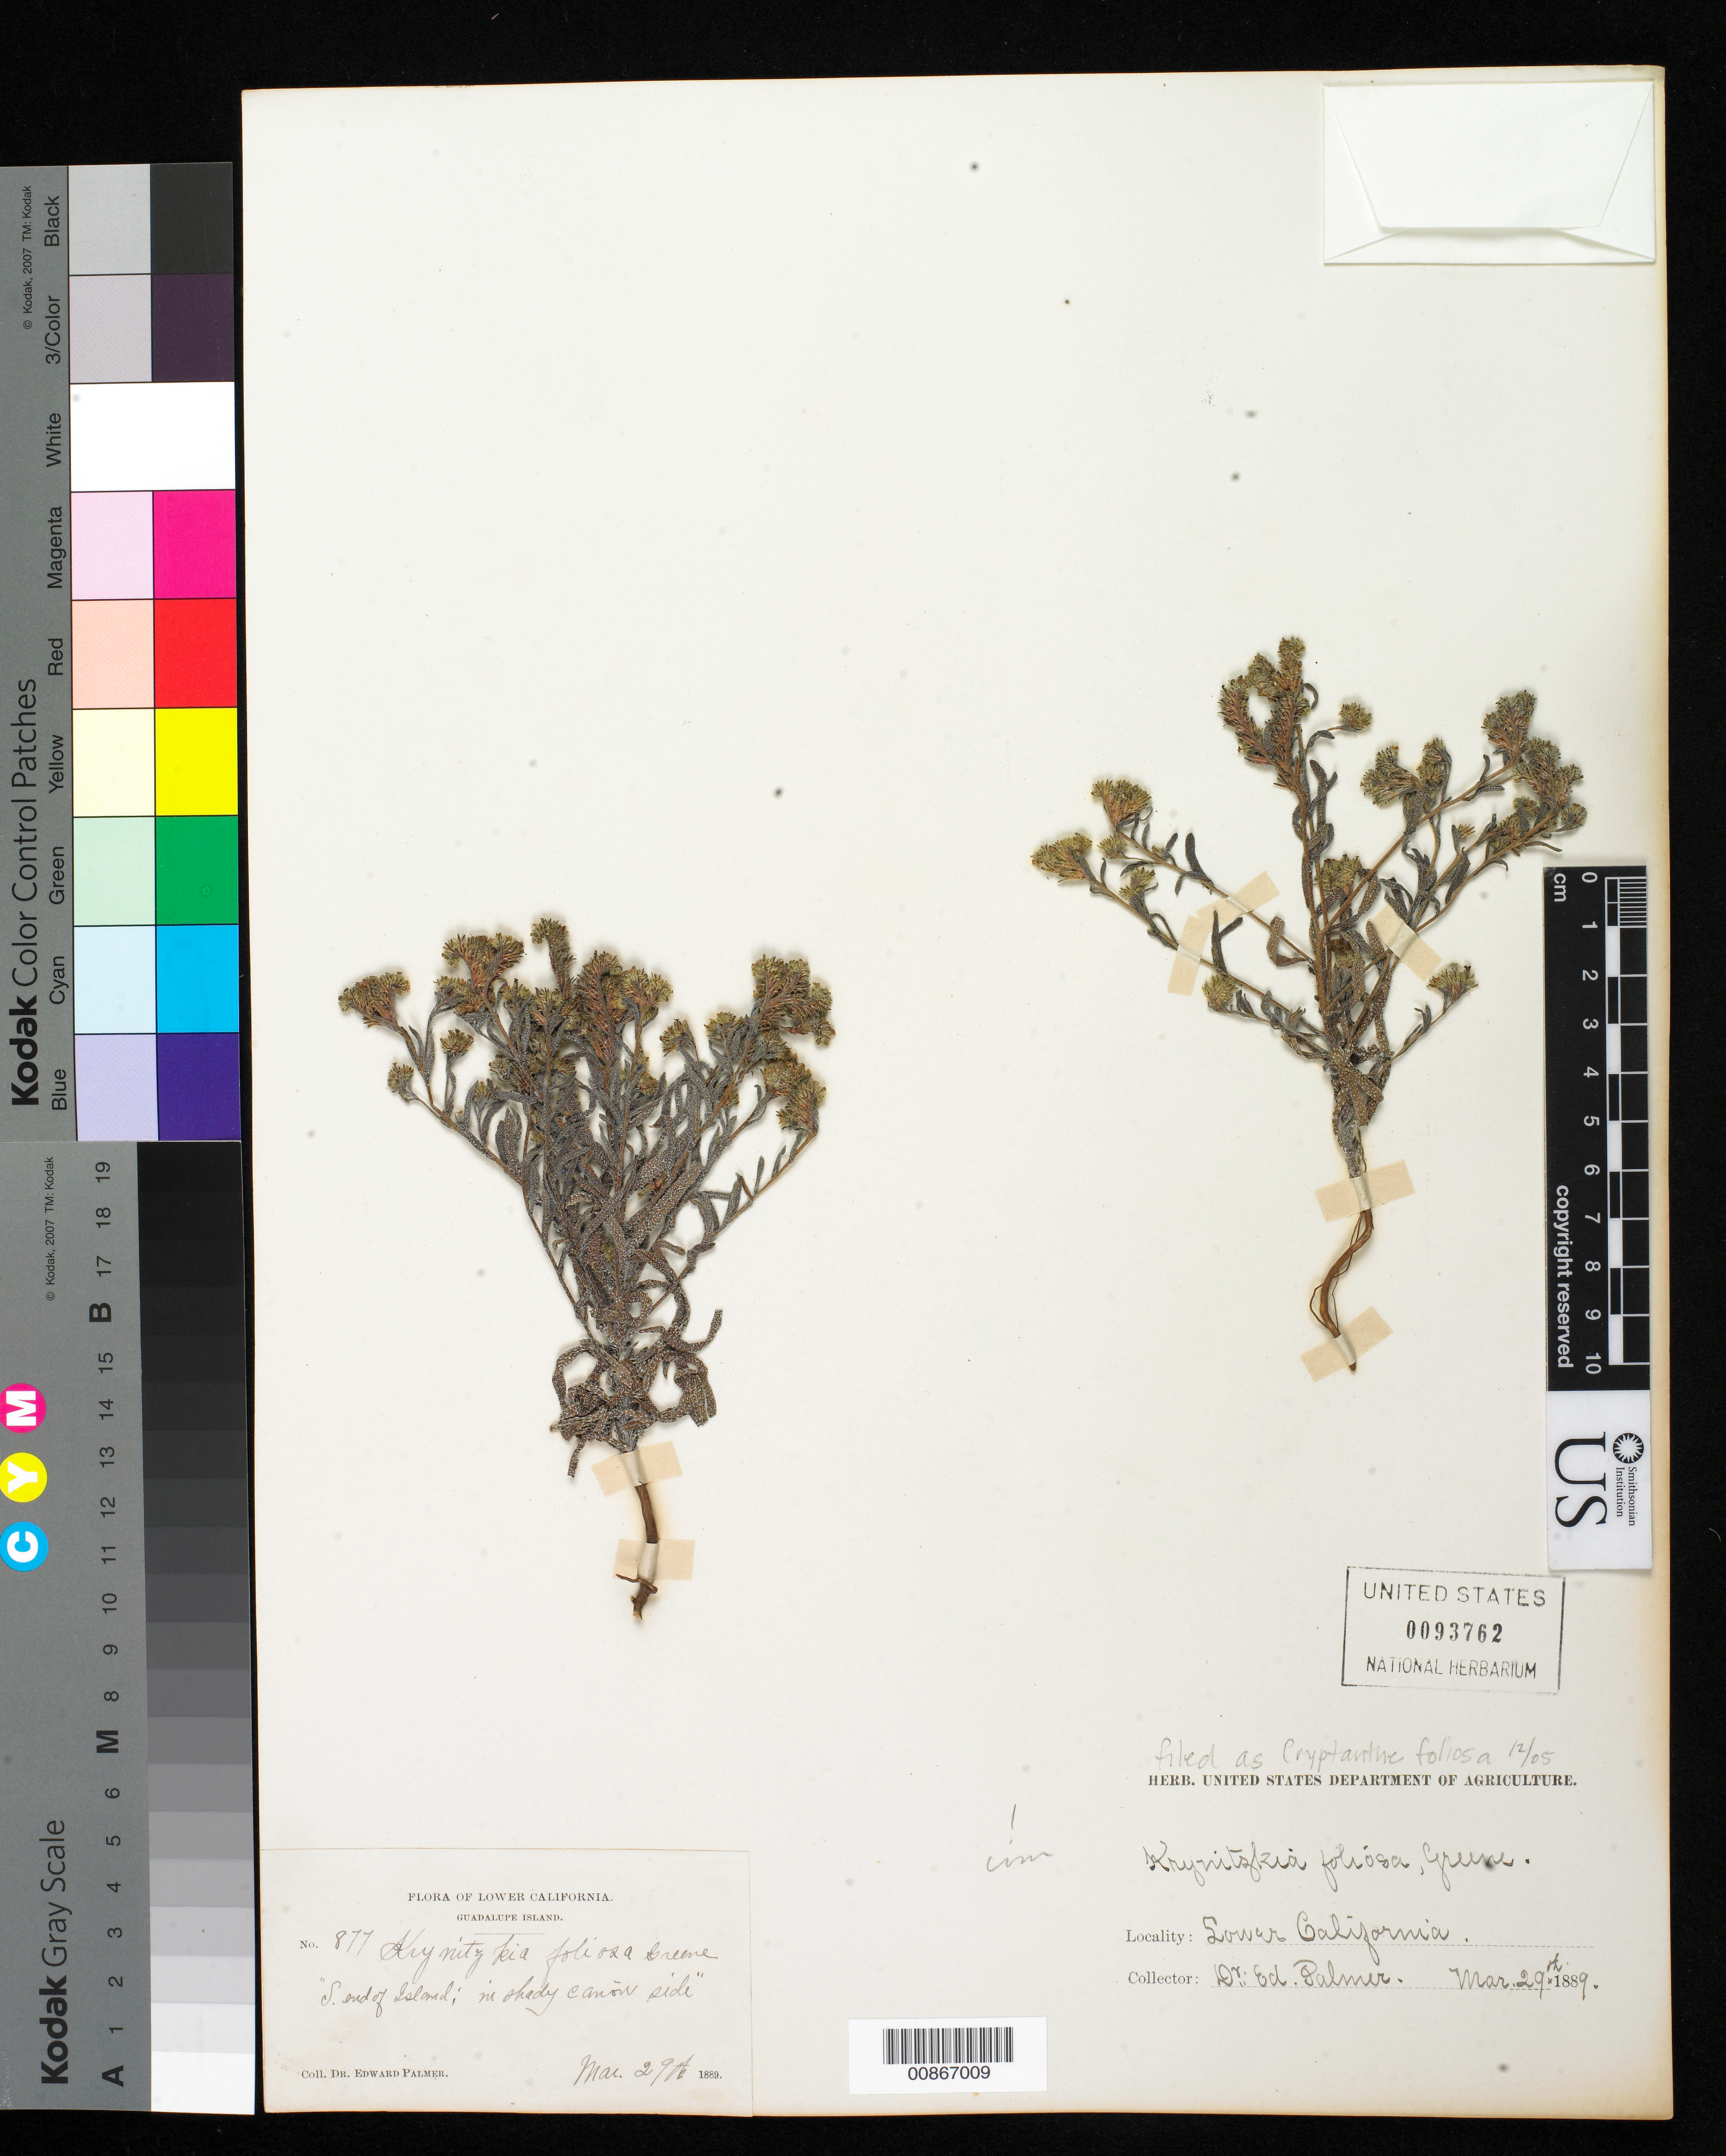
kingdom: Plantae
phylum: Tracheophyta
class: Magnoliopsida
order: Boraginales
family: Boraginaceae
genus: Cryptantha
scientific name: Cryptantha foliosa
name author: (Greene) Greene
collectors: E. Palmer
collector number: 877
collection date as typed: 29 Mar 1889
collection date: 1889-03-29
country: Mexico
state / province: Baja California Norte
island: Guadalupe I.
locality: South end of Guadalupe Island. Baja California.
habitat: In shady cañon side.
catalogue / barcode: US 93762